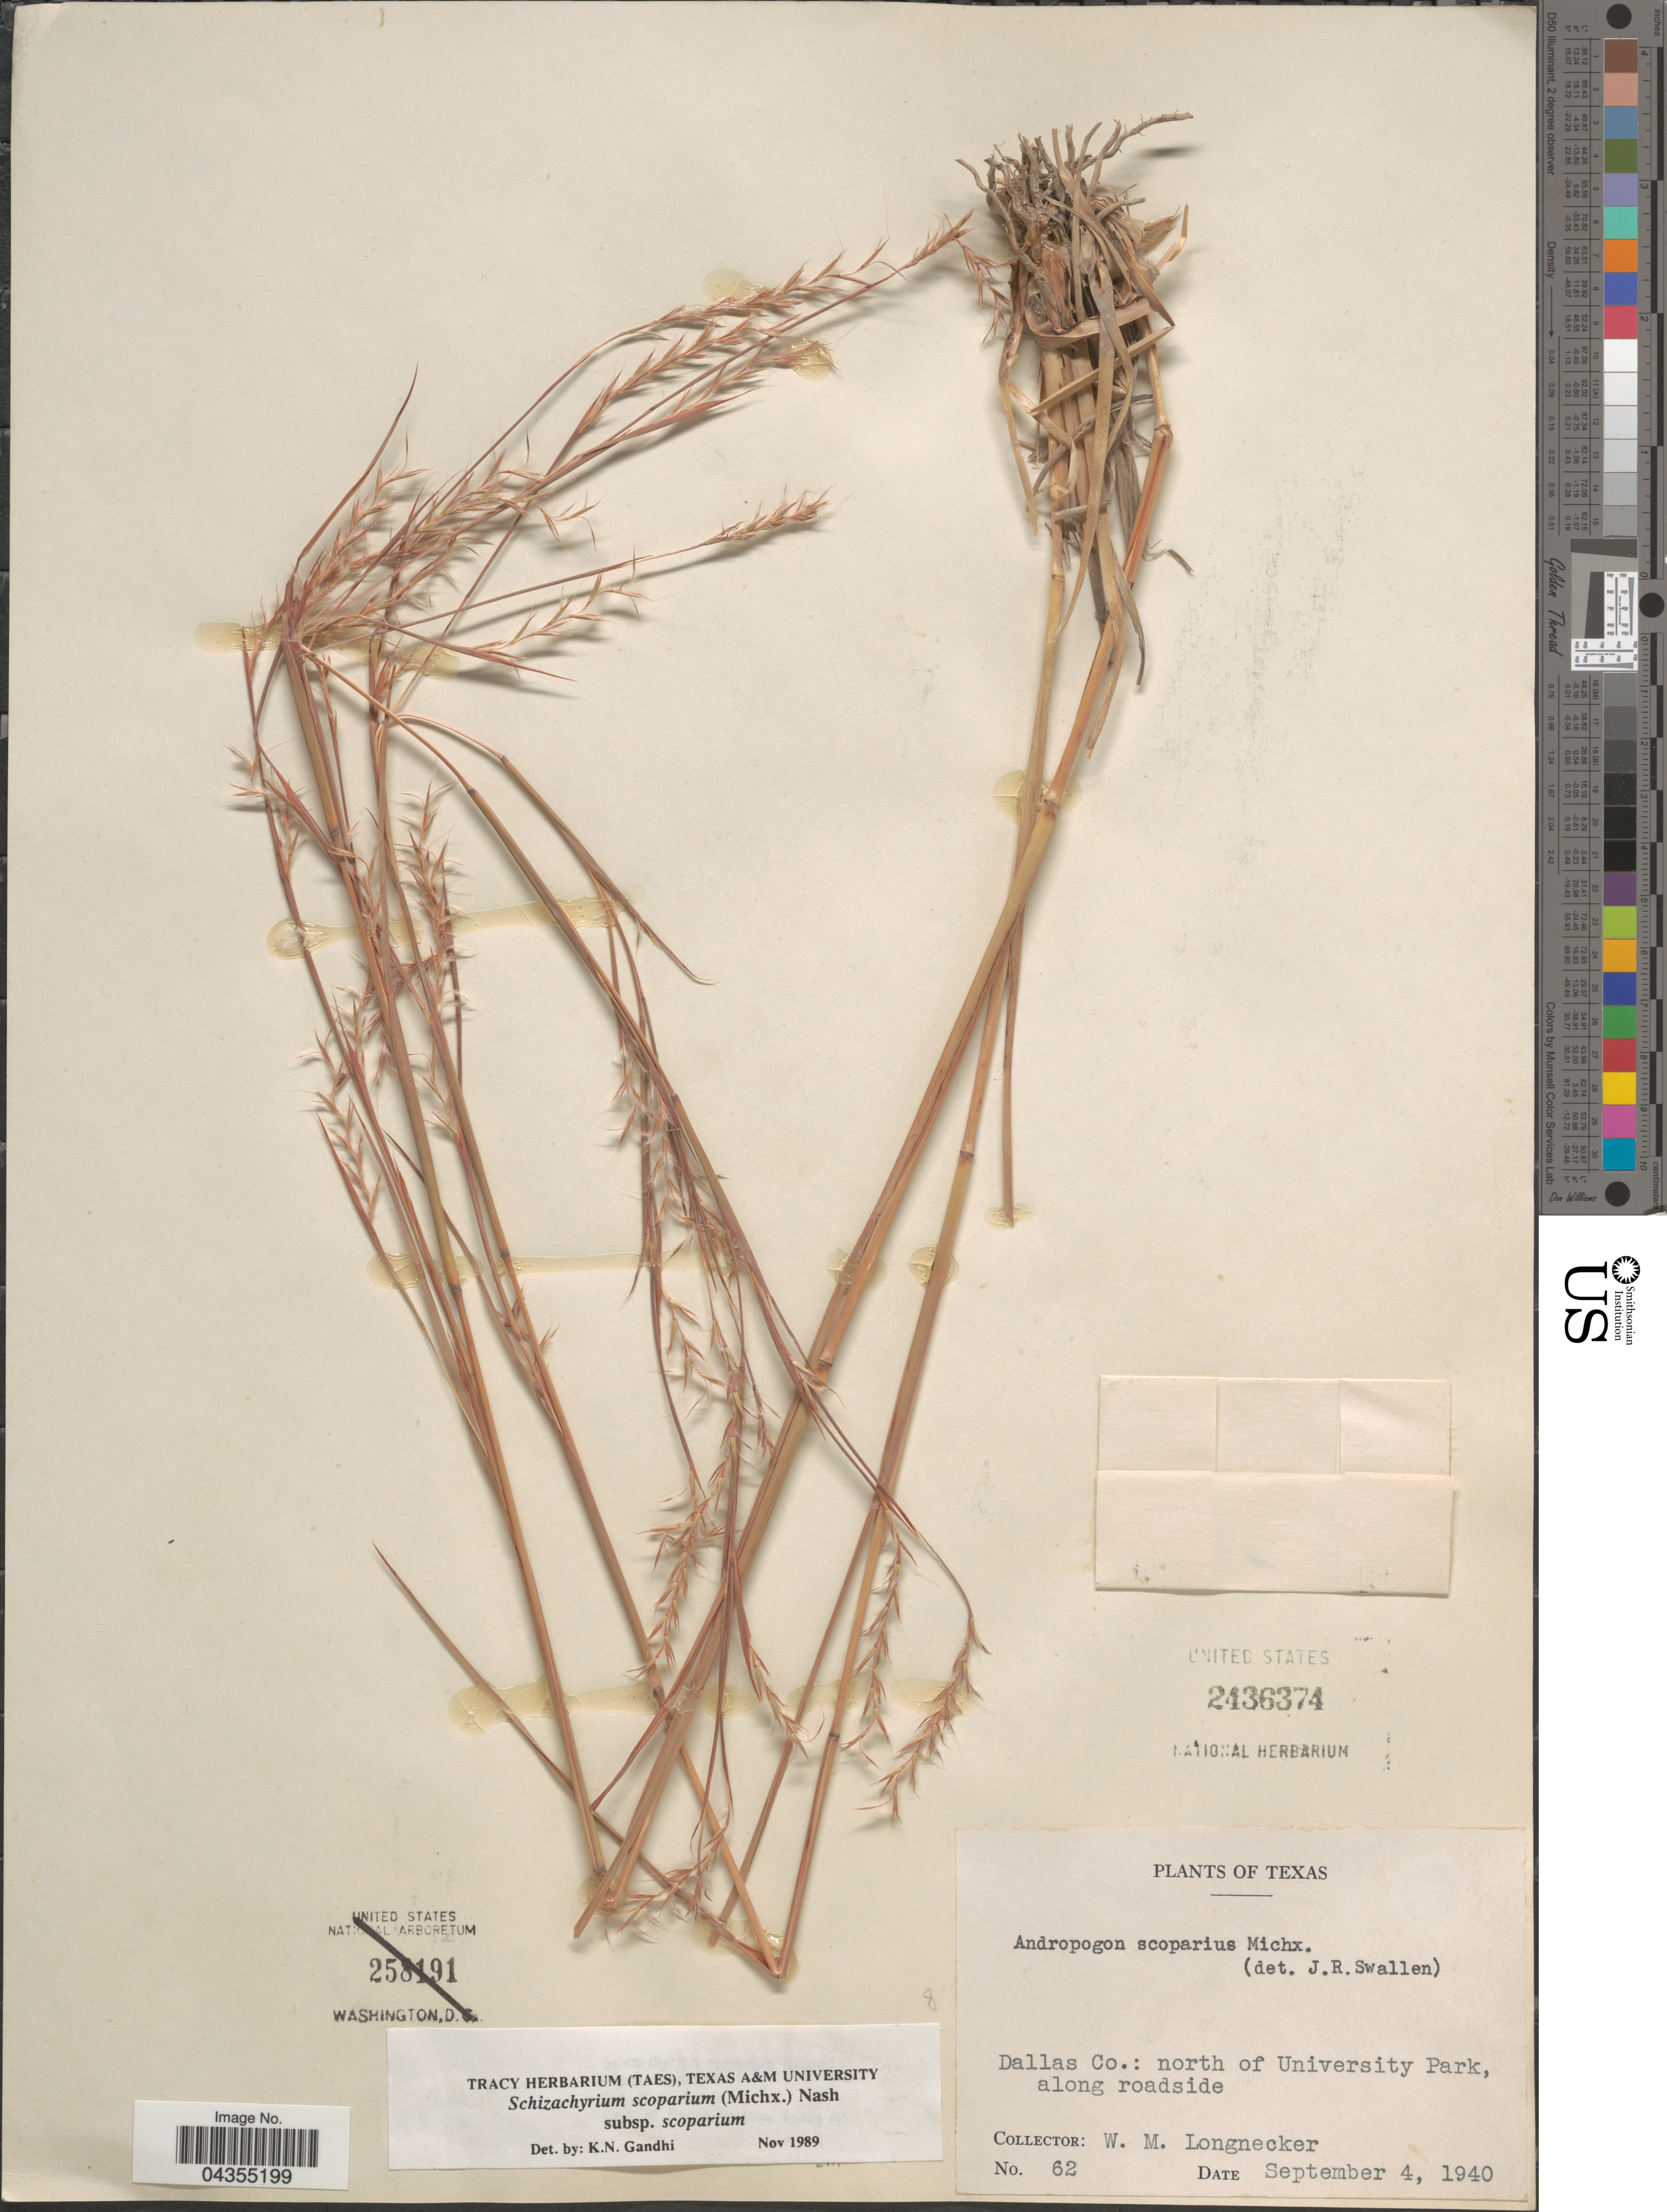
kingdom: Plantae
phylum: Tracheophyta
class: Liliopsida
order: Poales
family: Poaceae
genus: Schizachyrium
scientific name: Schizachyrium scoparium var. scoparium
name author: (Michx.) Nash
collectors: W. Longnecker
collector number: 62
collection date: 1940-09-04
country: United States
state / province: Texas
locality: Dallas Co.: north of University Park, along roadside.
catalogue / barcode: US 2436374